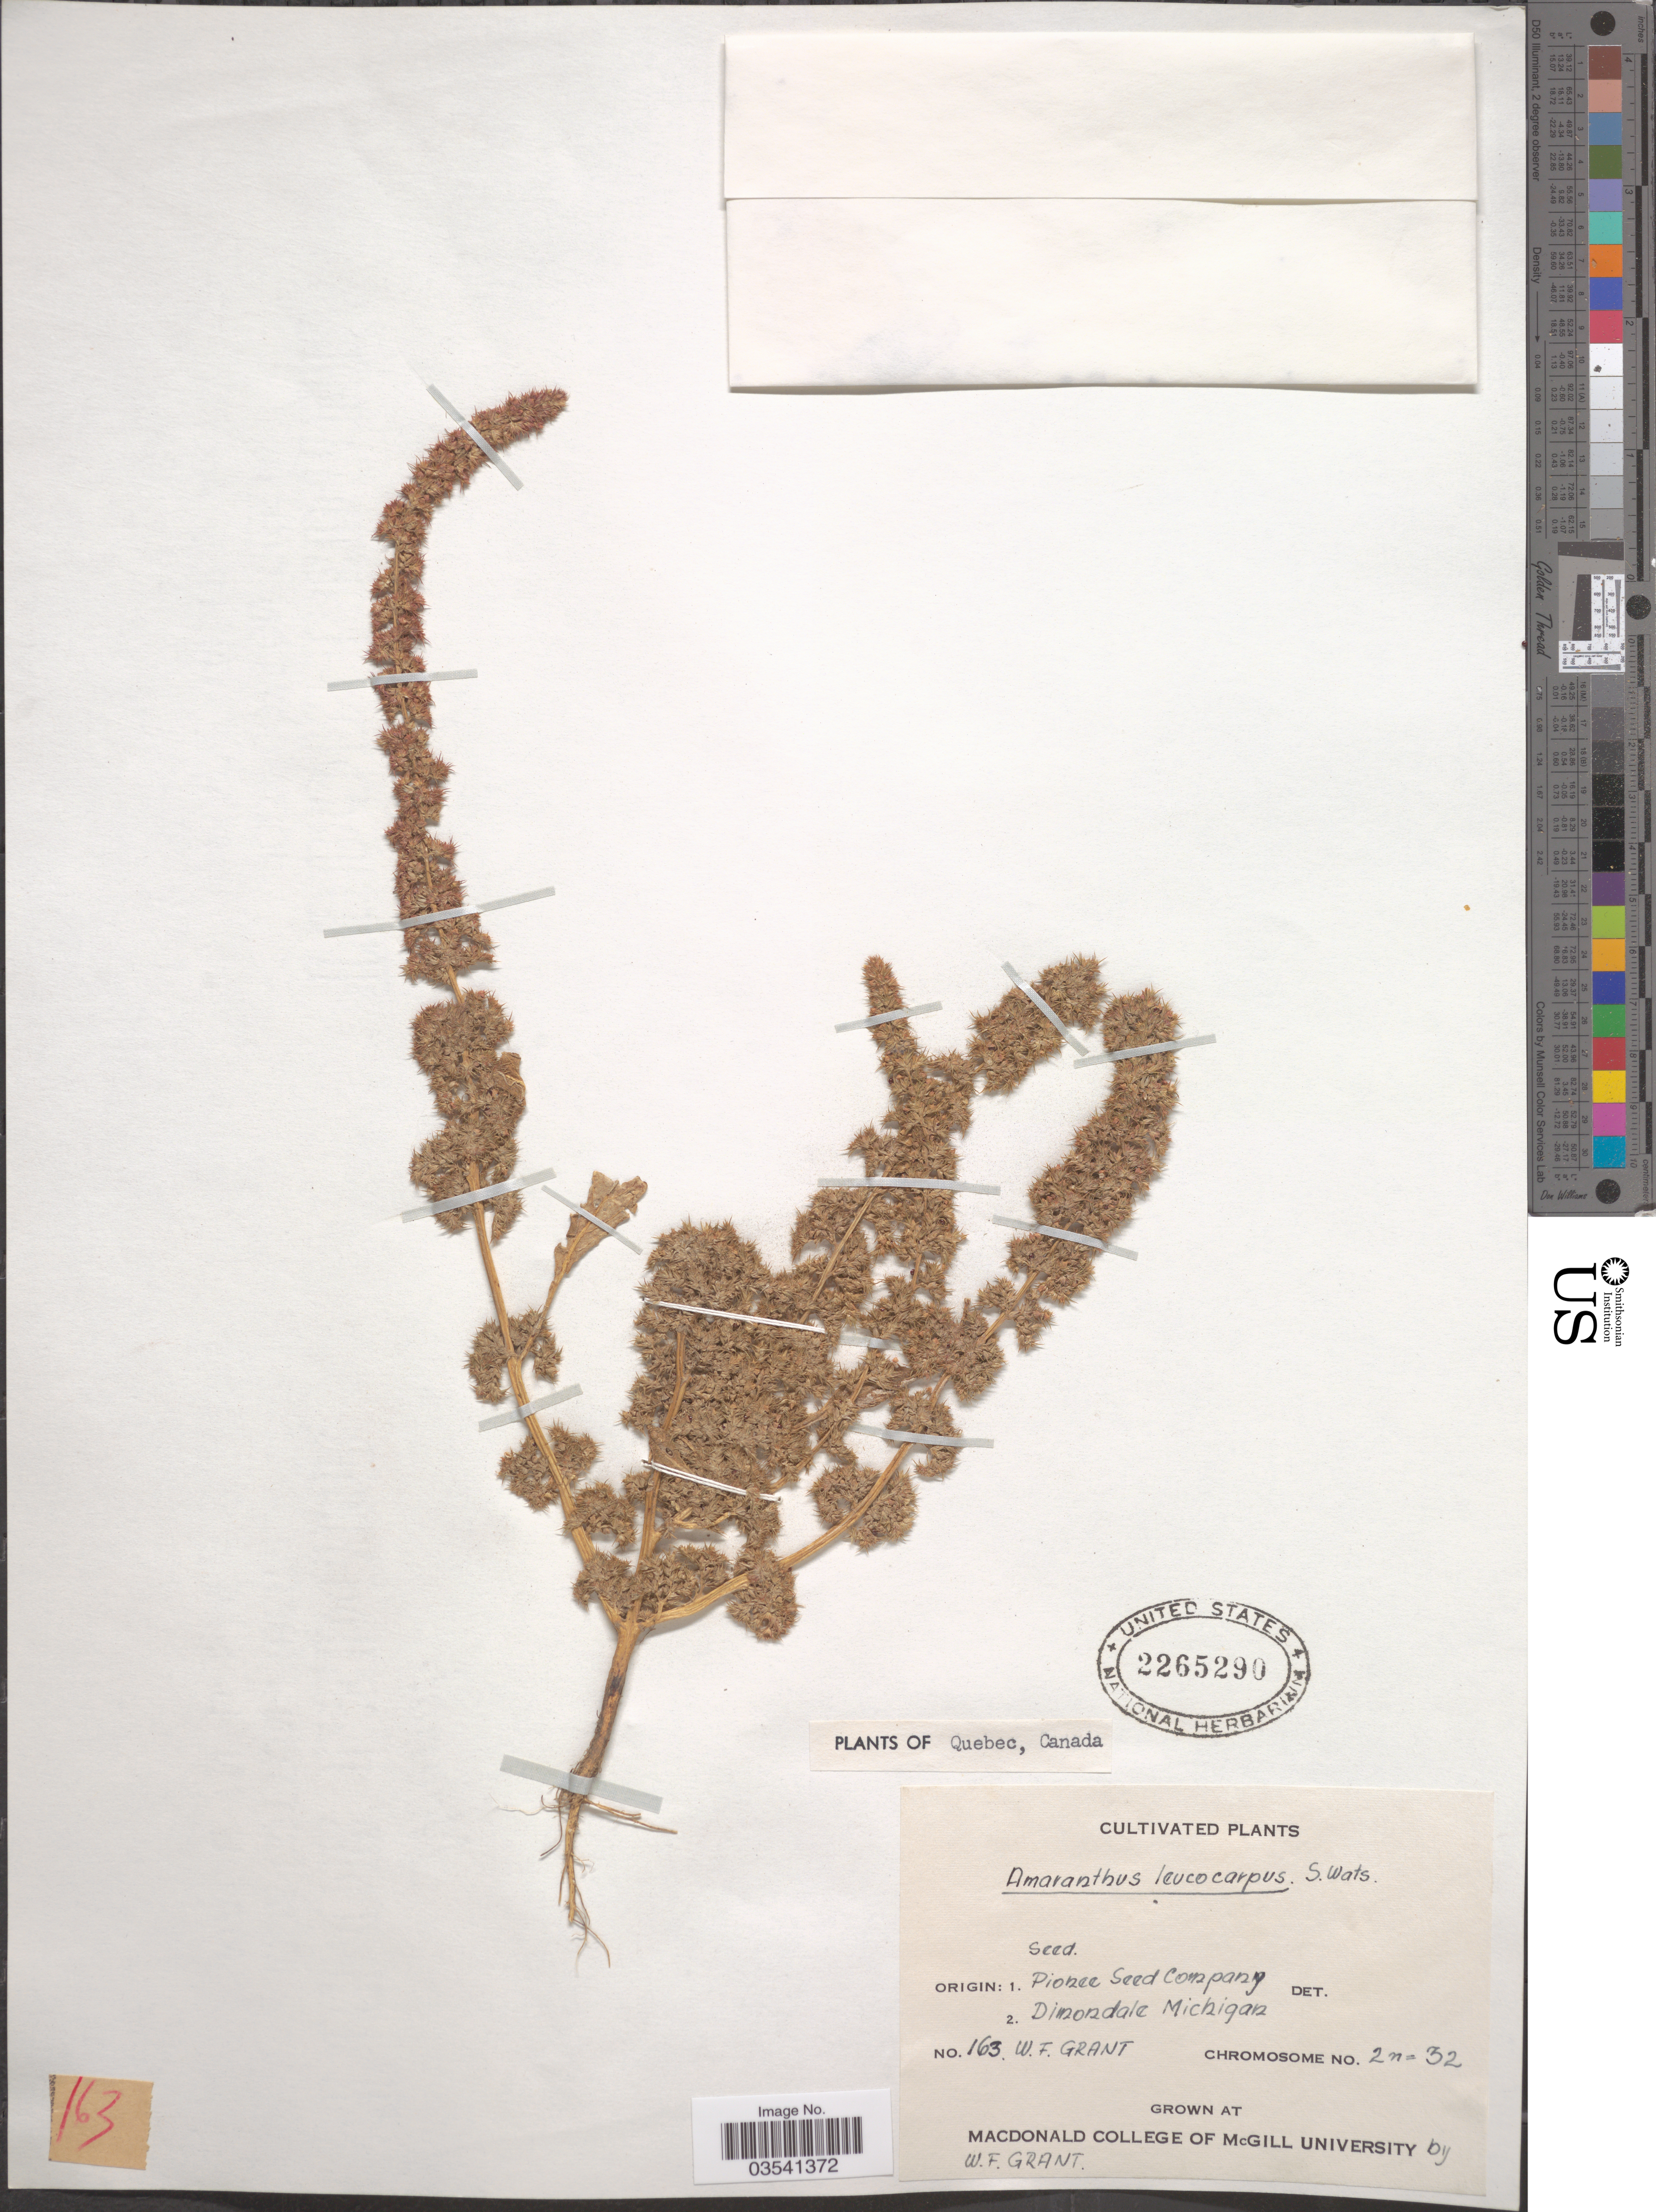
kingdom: Plantae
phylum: Tracheophyta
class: Magnoliopsida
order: Caryophyllales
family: Amaranthaceae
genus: Amaranthus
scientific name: Amaranthus leucocarpus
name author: S. Watson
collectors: W. Grant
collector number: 163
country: Canada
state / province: Quebec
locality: Grown at MacDonald College of McGill University.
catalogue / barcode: US 2265290